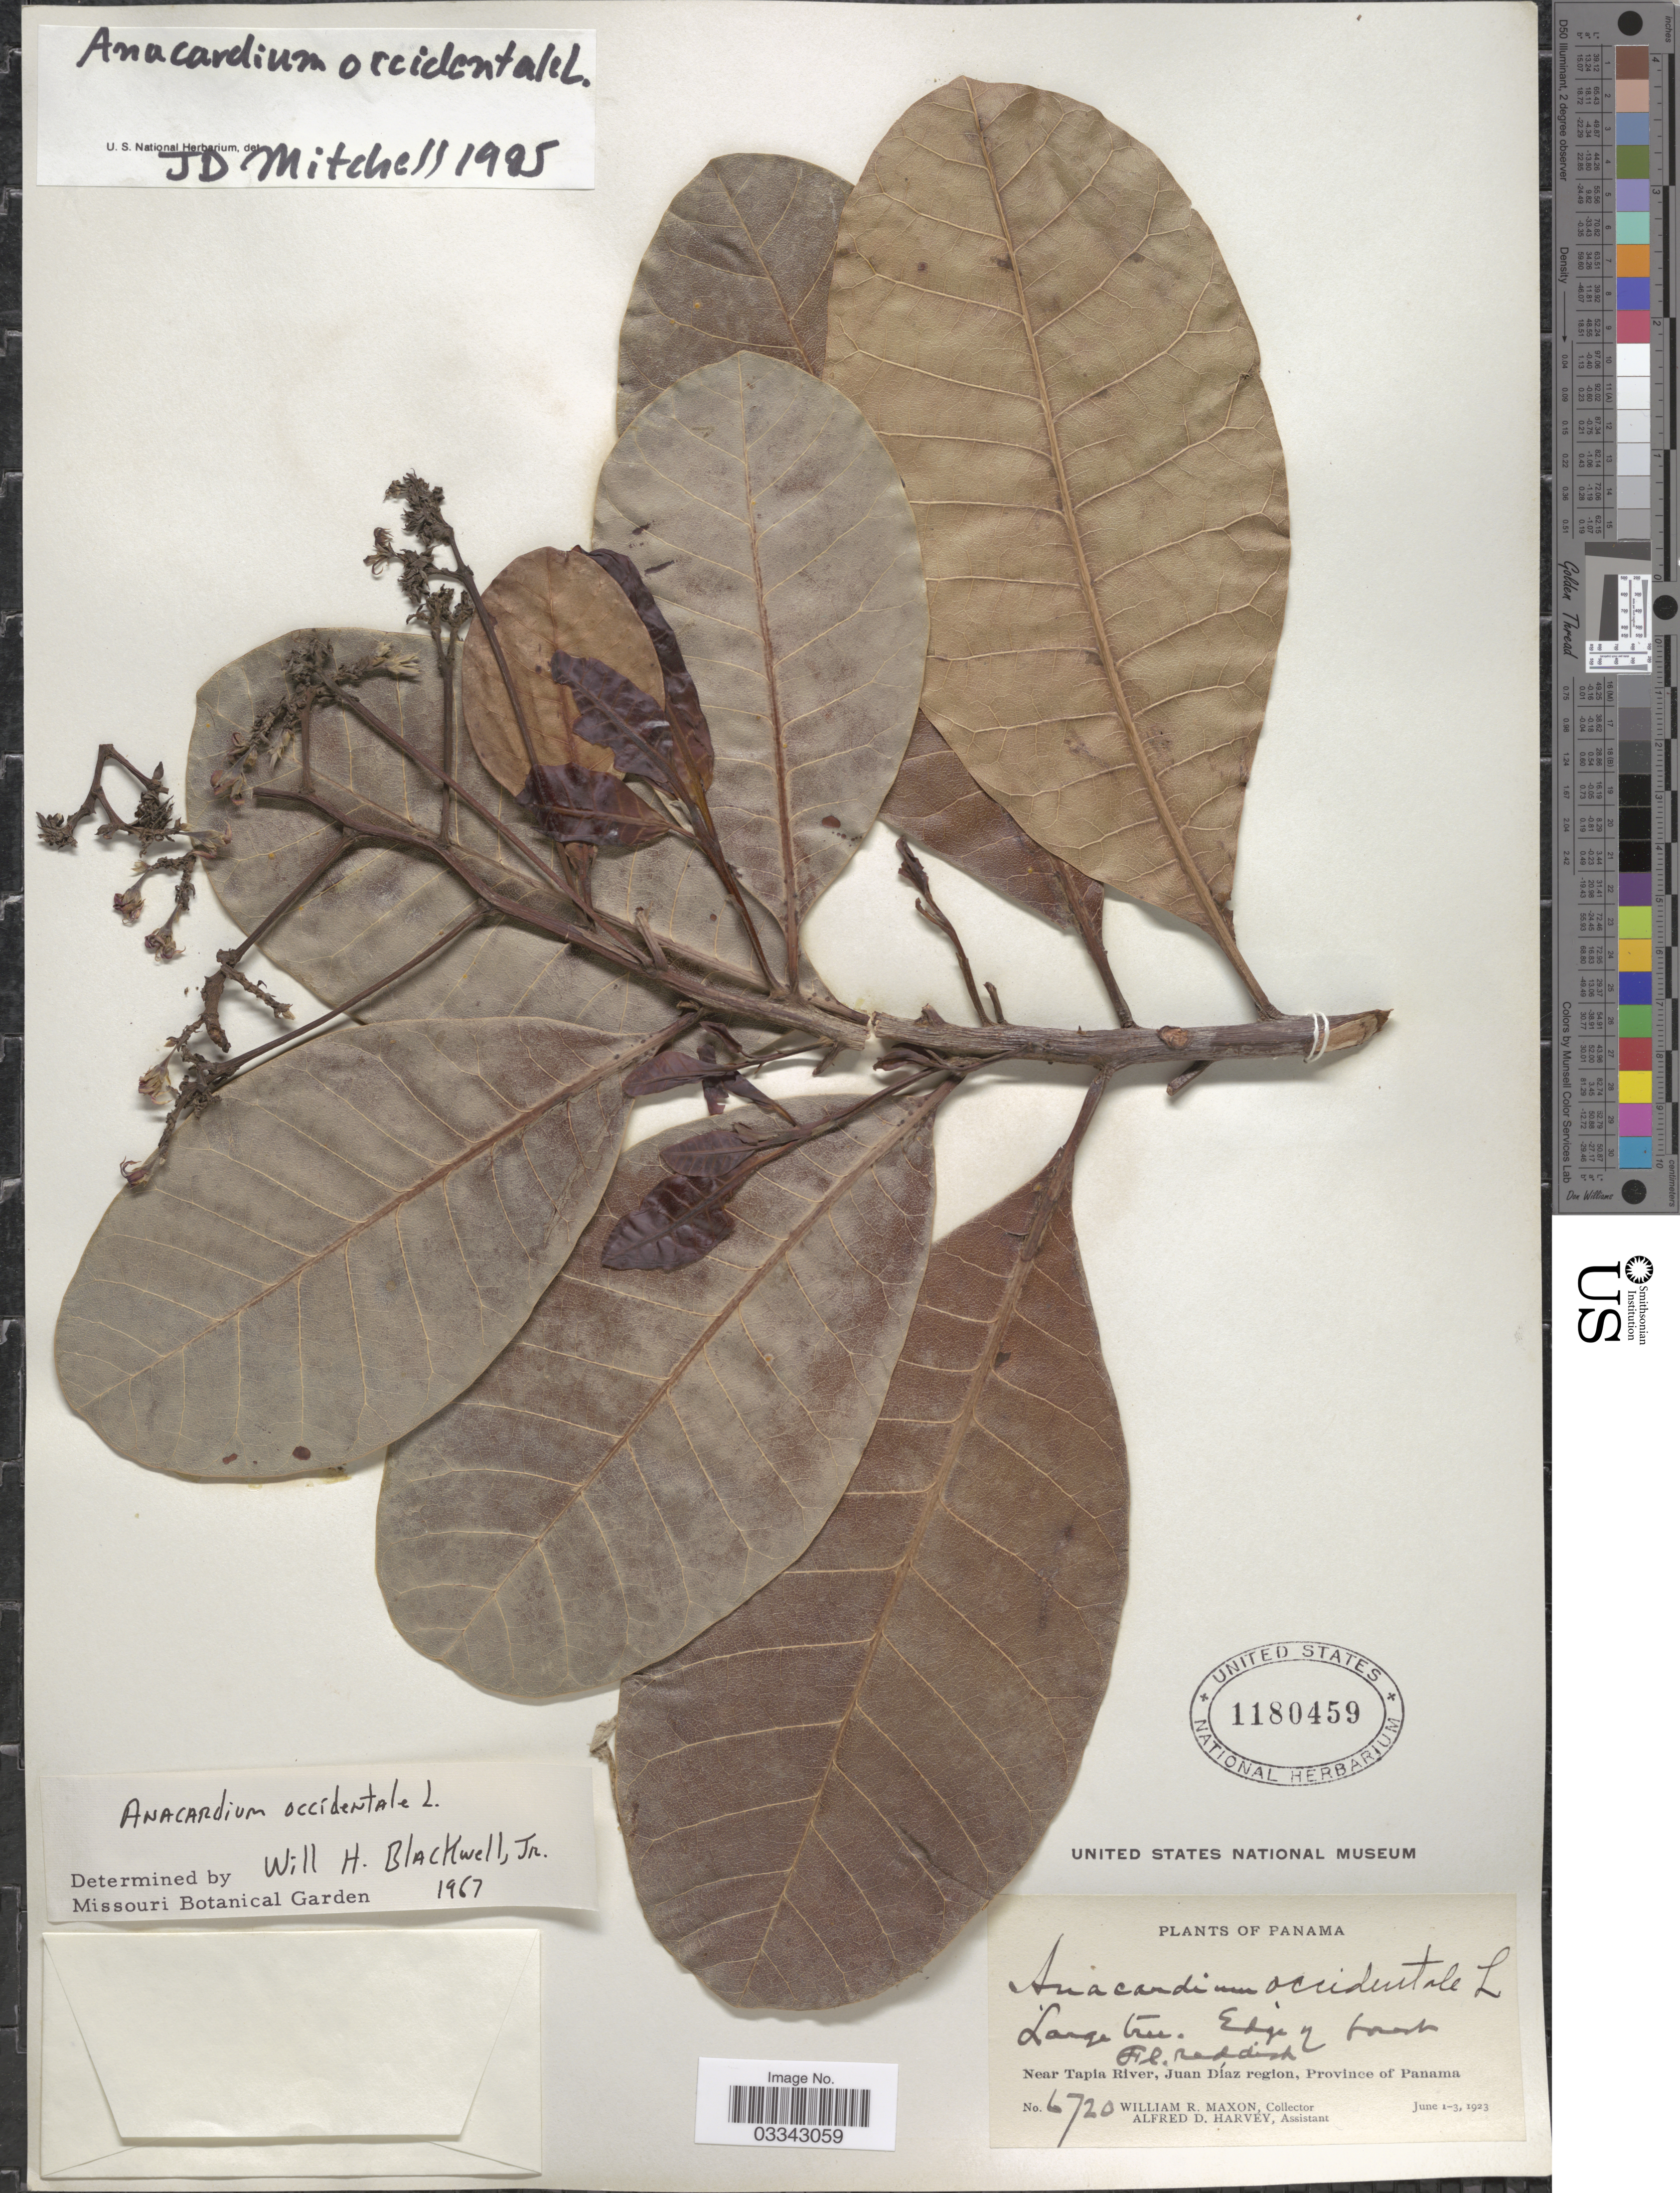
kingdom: Plantae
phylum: Tracheophyta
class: Magnoliopsida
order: Sapindales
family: Anacardiaceae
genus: Anacardium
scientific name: Anacardium occidentale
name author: L.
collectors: W. R. Maxon & A. D. Harvey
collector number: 6720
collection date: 1923-06-01/1923-06-03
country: Panama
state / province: Panamá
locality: Near Tapia River, Juan Díaz region.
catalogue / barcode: US 1180459